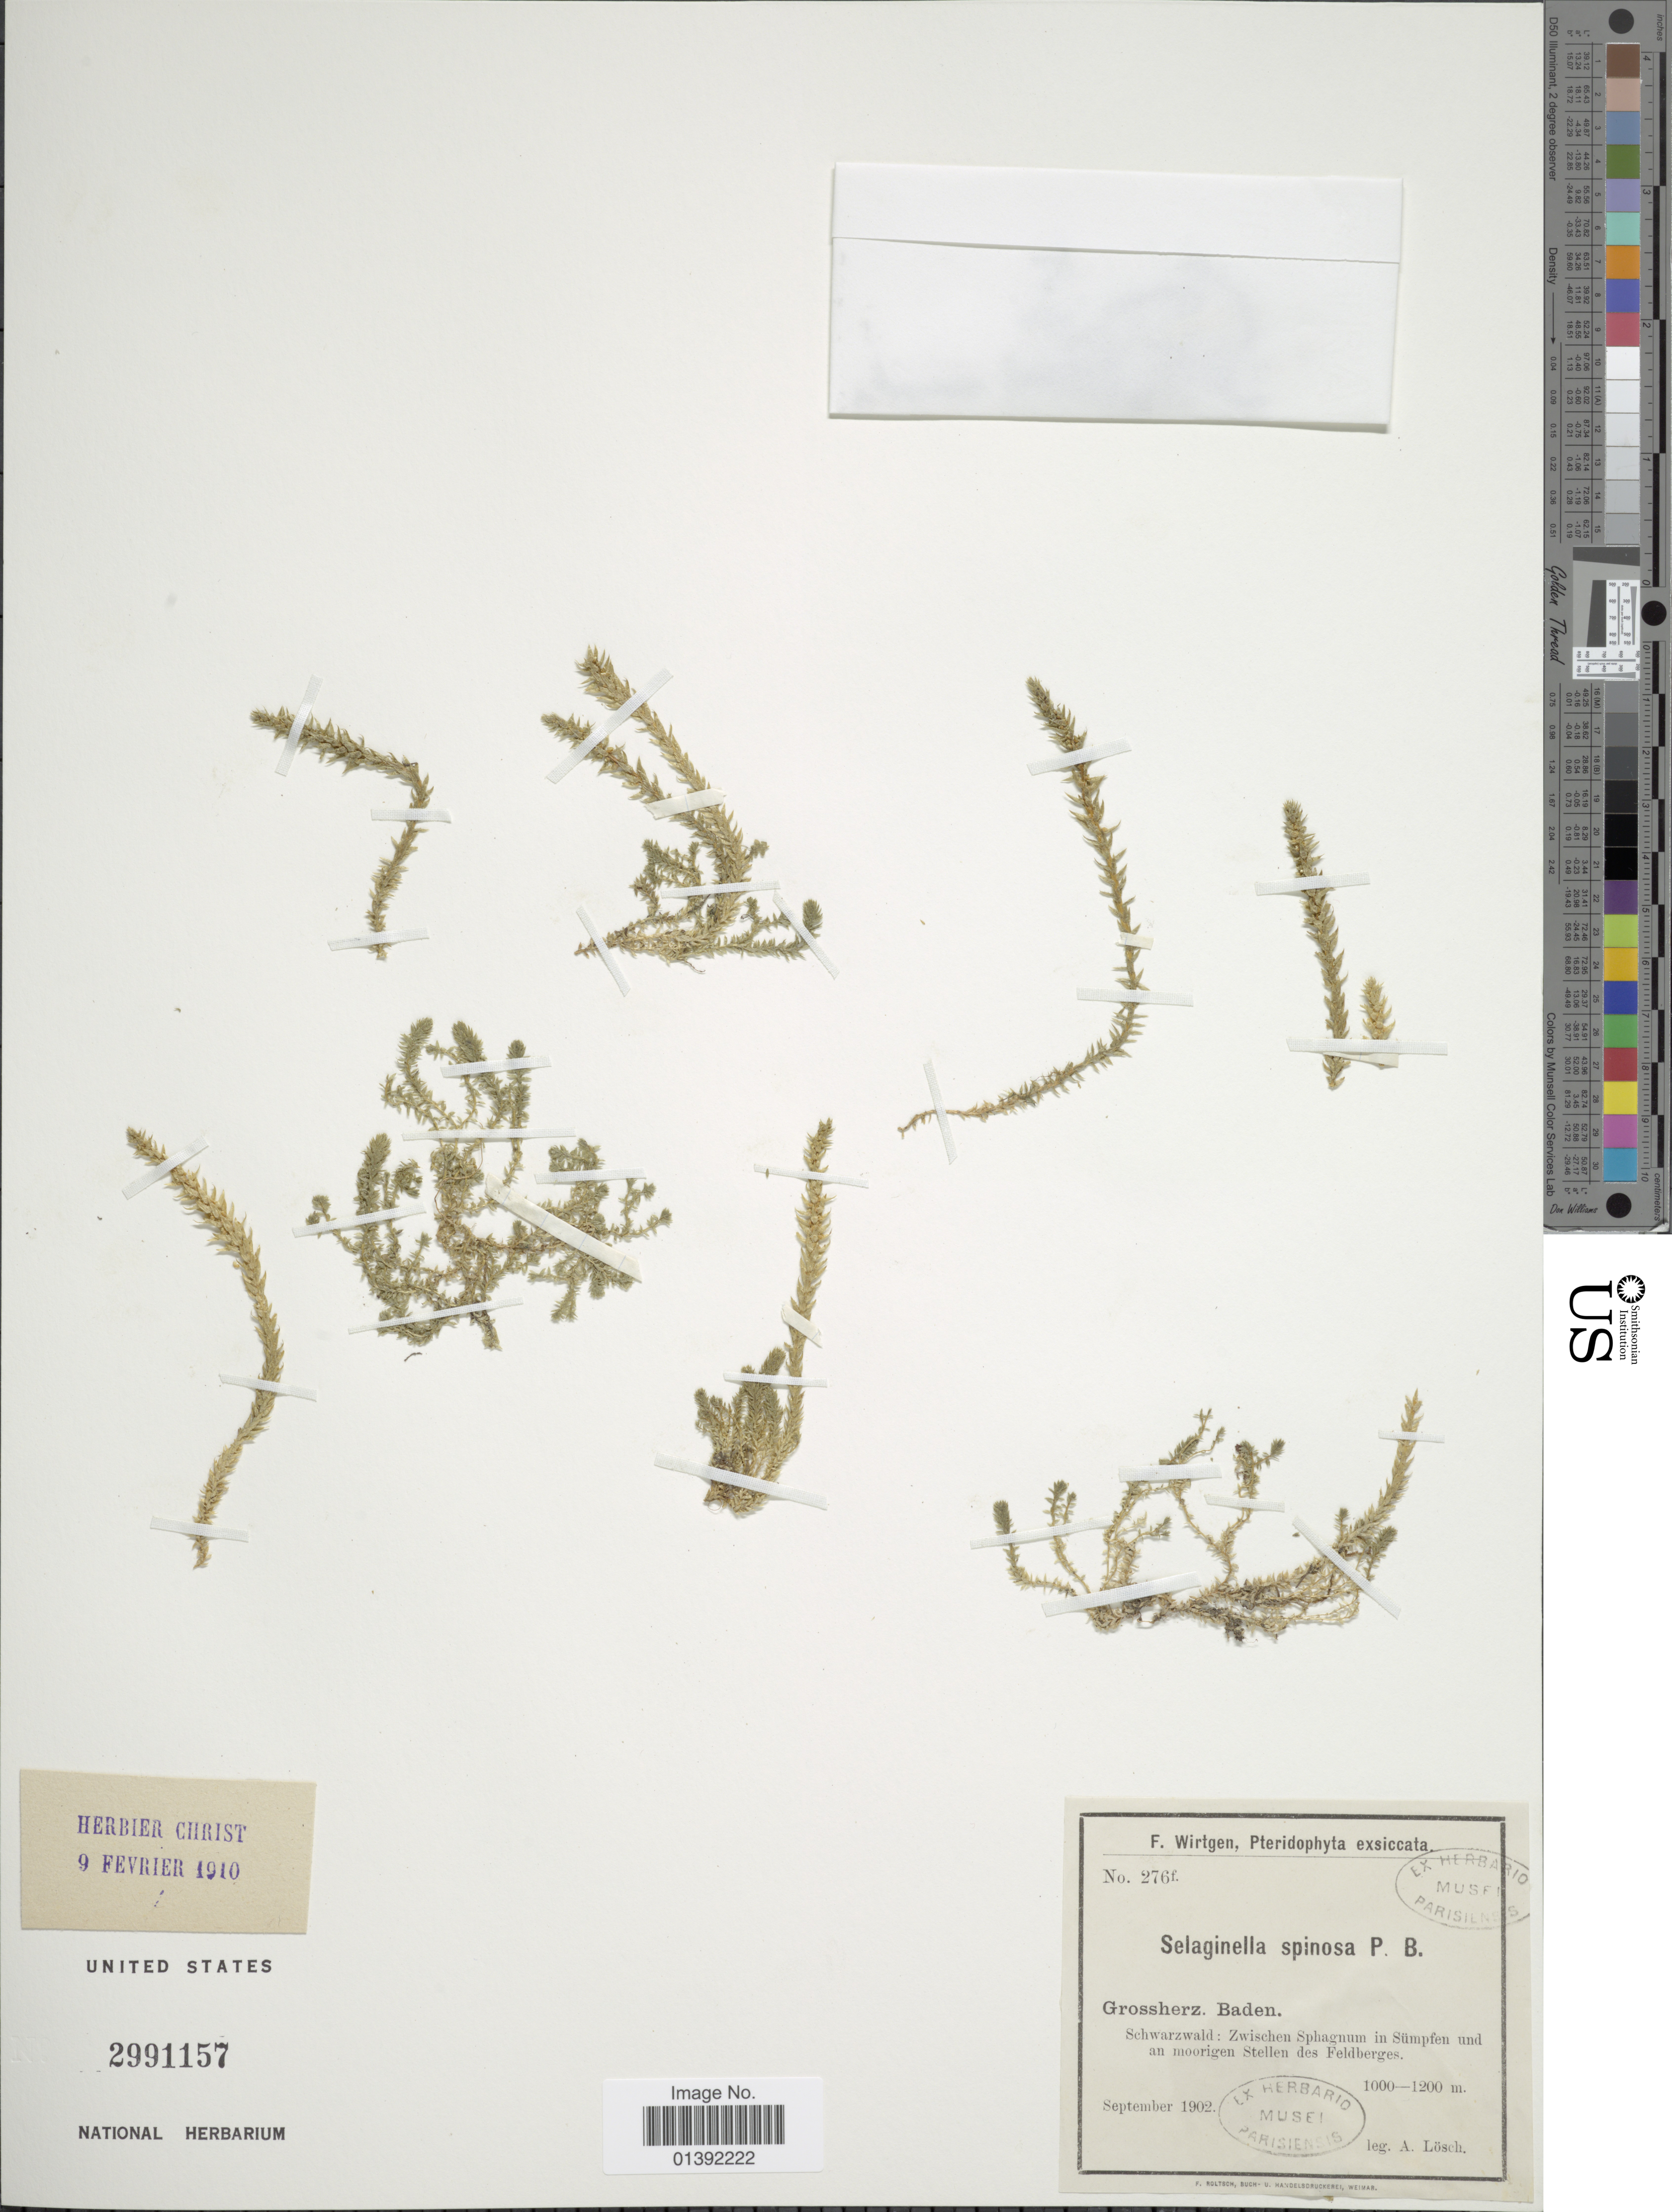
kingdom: Plantae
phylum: Tracheophyta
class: Lycopodiopsida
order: Selaginellales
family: Selaginellaceae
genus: Selaginella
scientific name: Selaginella selaginoides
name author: (L.) Link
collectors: A. Lösch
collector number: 276f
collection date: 1902-09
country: Germany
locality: Grossherz, Baden. Schwarzwald: zwischen Sphagnum in Sümpfen und an moorigen Stellen des Feldberges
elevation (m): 1000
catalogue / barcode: US 2991157